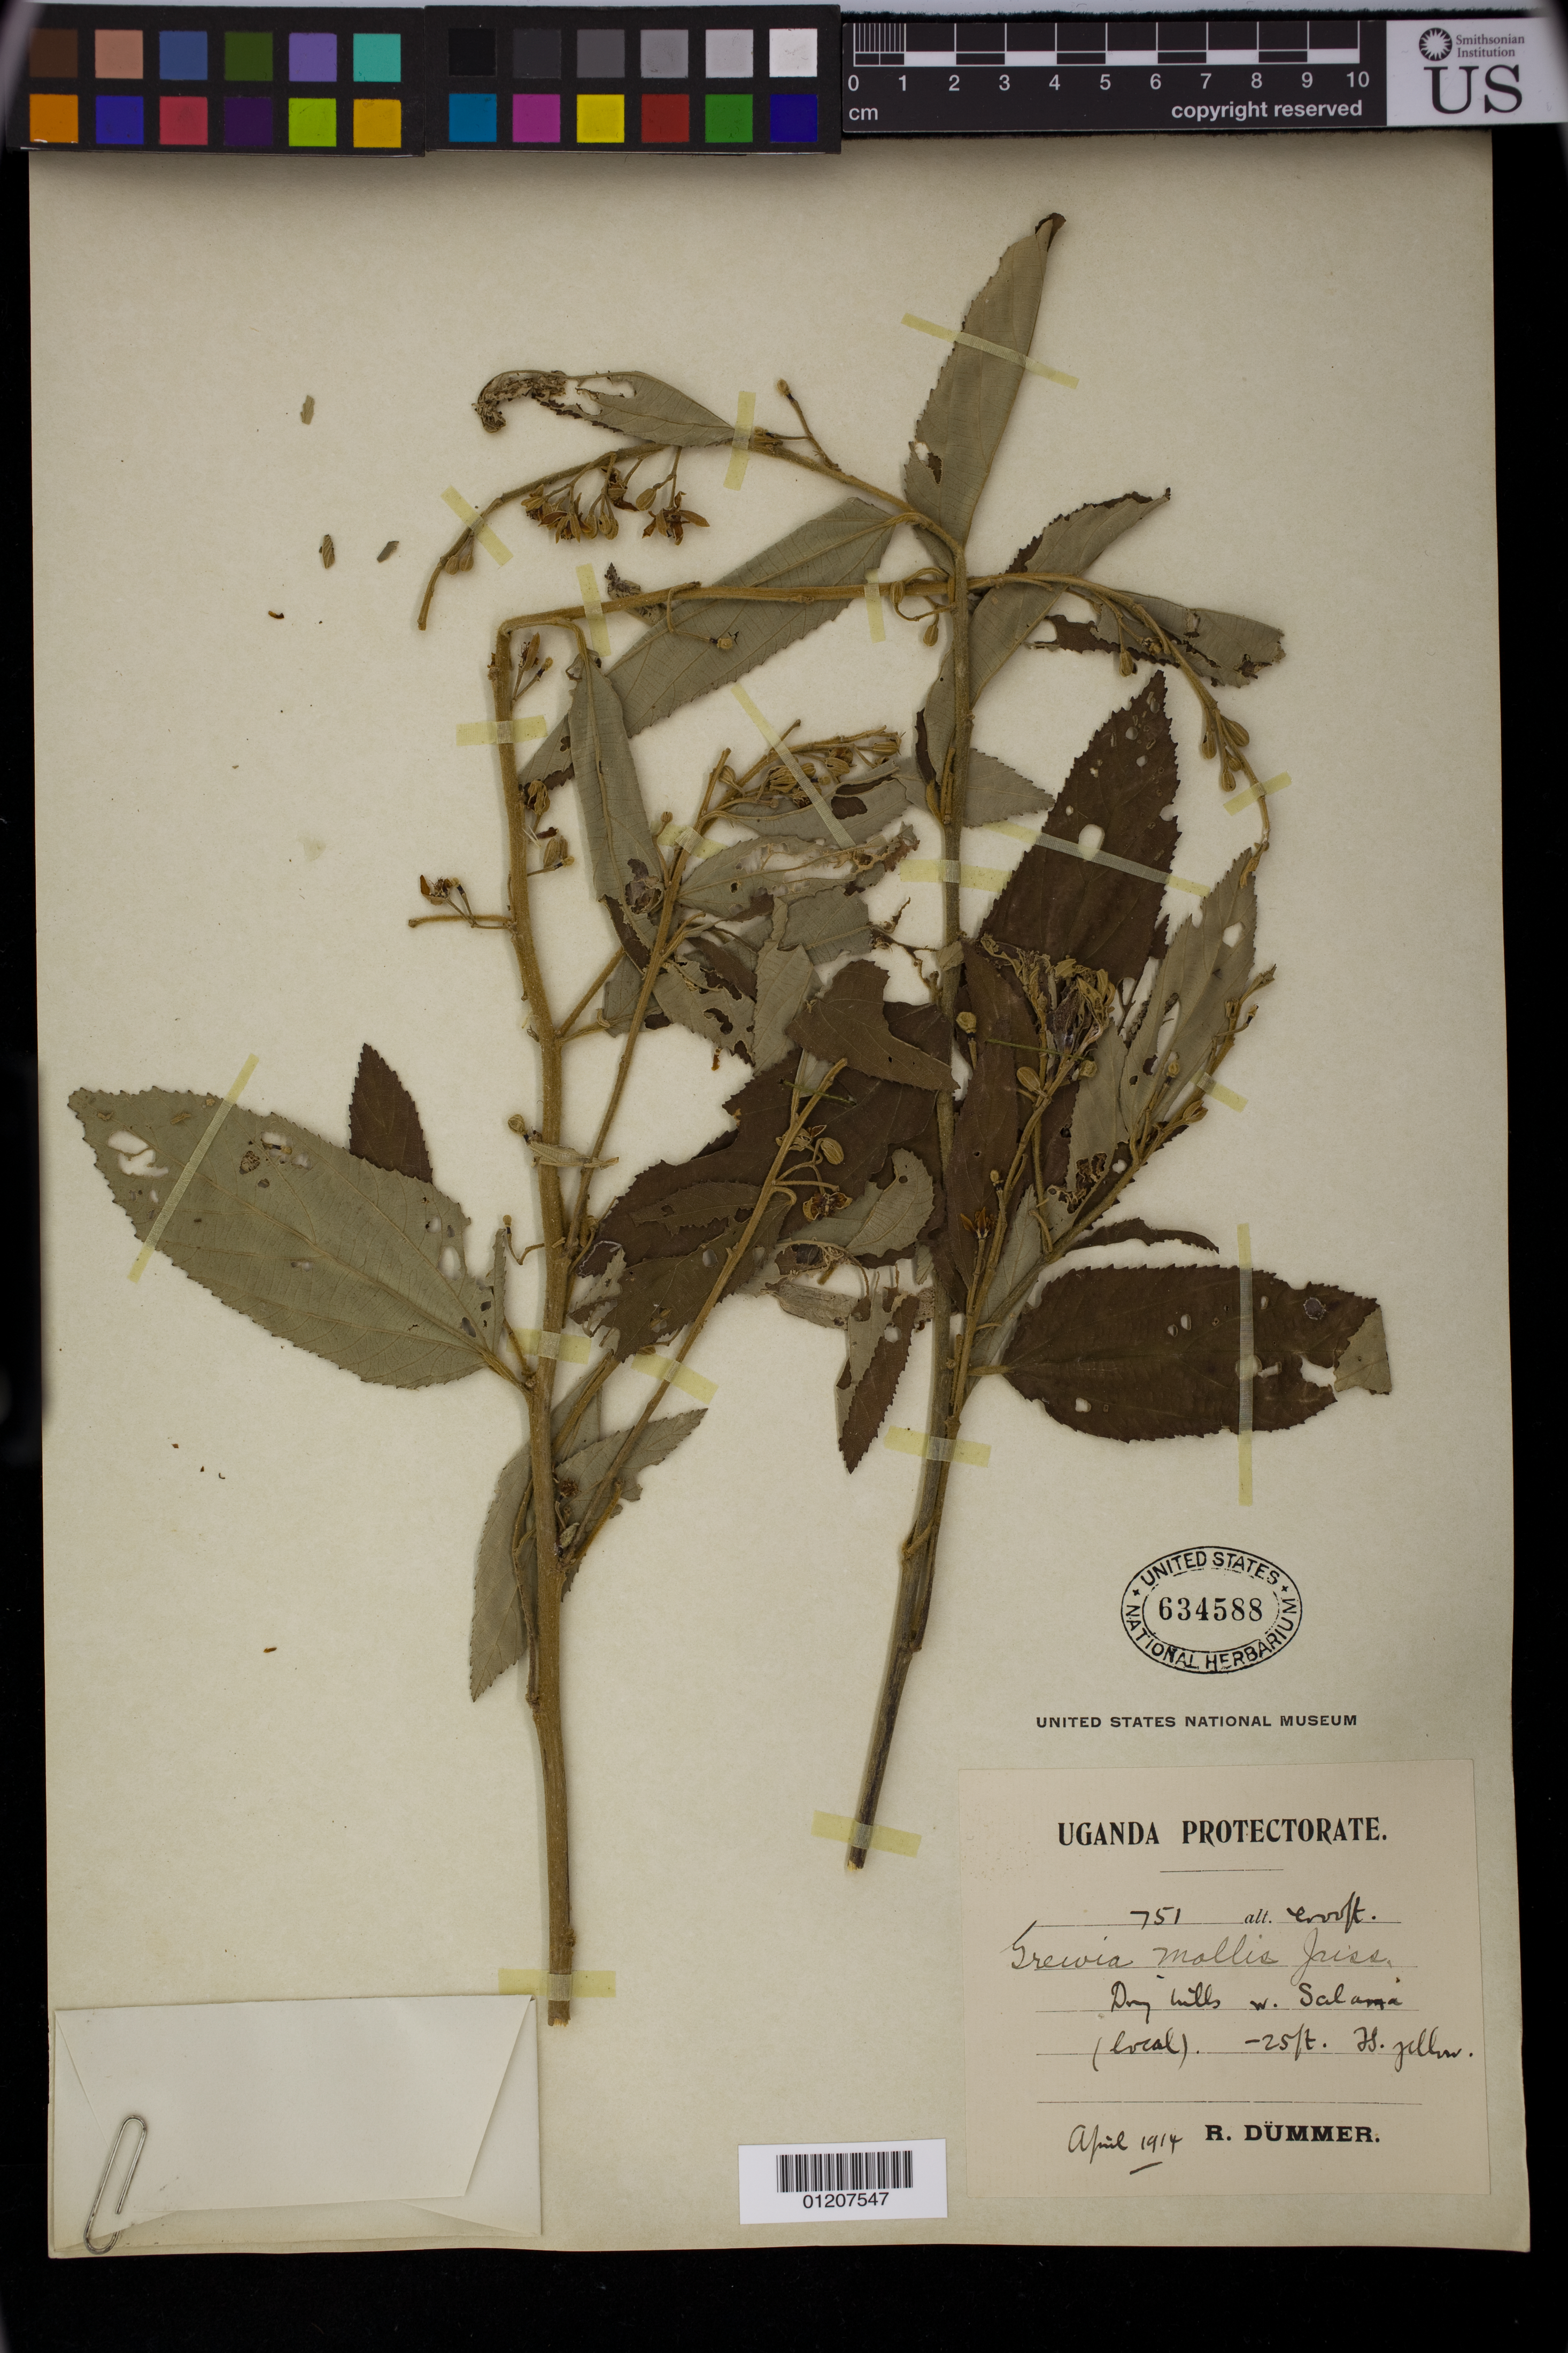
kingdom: Plantae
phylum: Tracheophyta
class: Magnoliopsida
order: Malvales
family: Malvaceae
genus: Grewia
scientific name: Grewia mollis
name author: Juss.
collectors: R. A. Dümmer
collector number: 751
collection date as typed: Apr 1914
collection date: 1914-04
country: Uganda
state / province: Central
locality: Dry hills w. Salama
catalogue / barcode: US 634588